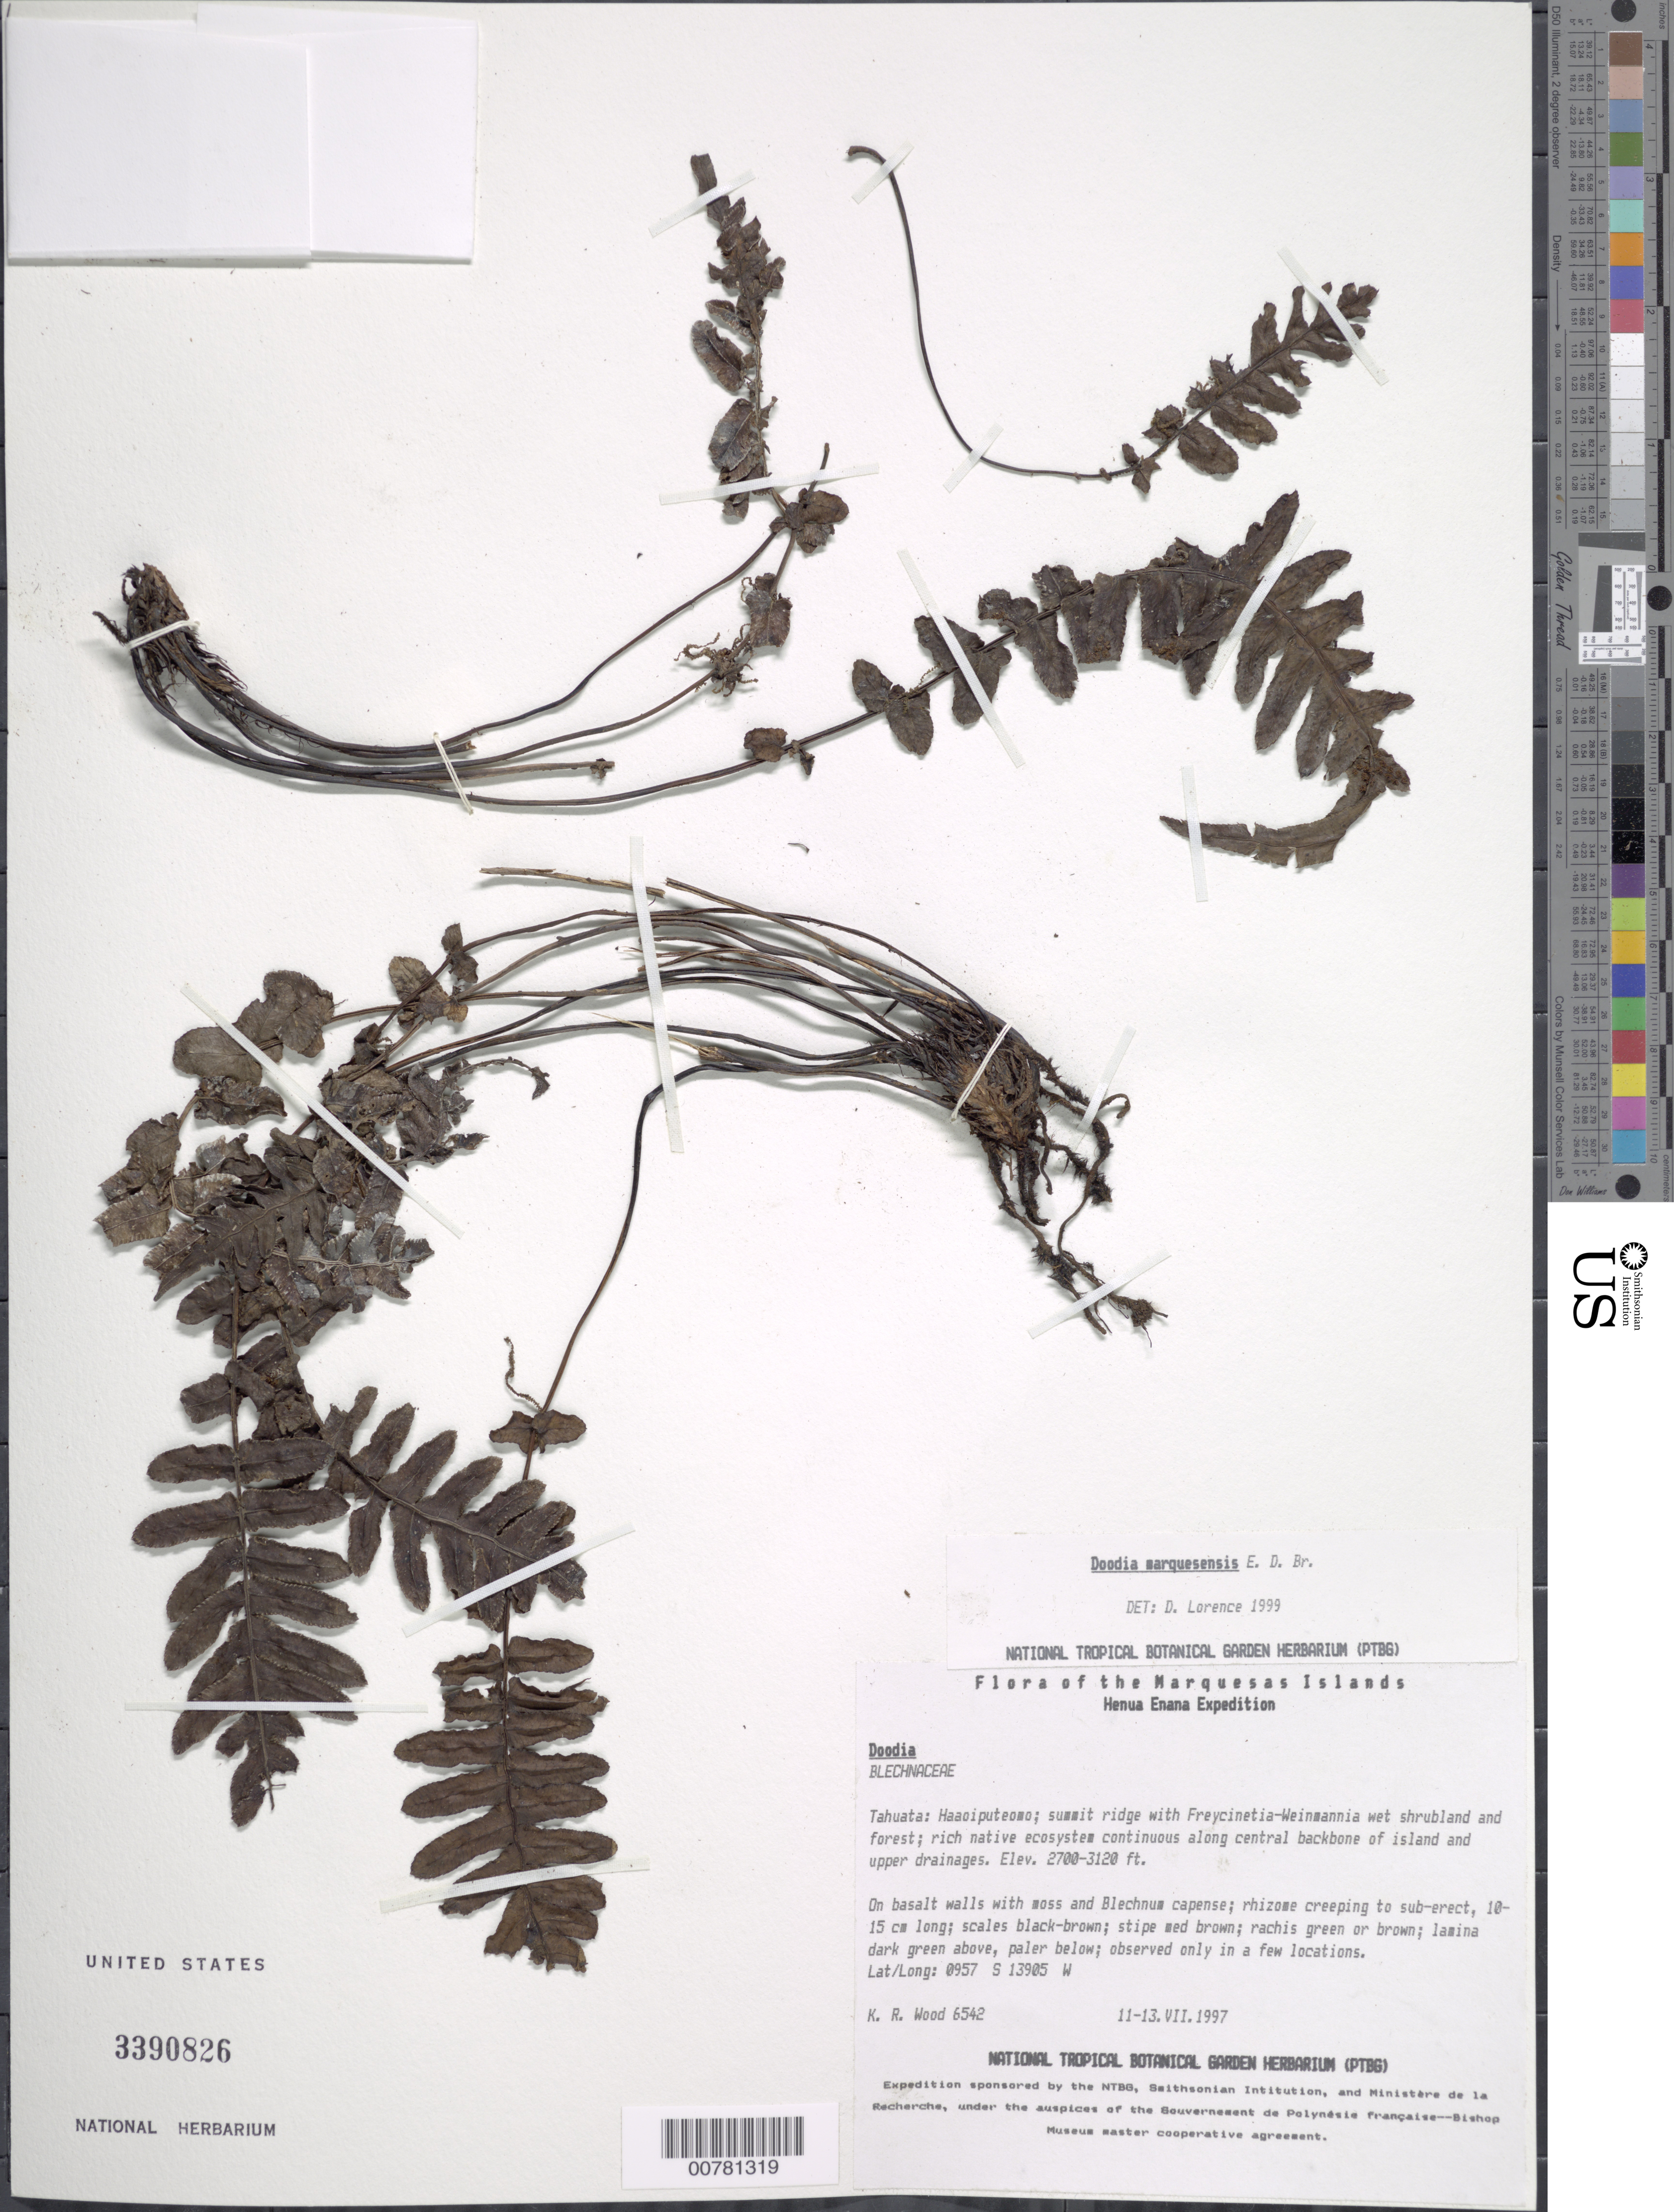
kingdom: Plantae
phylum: Tracheophyta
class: Polypodiopsida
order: Polypodiales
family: Blechnaceae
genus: Doodia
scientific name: Doodia marquesensis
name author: E.D. Br.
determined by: Parris, B. S.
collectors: K. R. Wood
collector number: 6542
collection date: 1997-07-11/1997-07-13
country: French Polynesia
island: Tahuata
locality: Haaoiputeomo, summit ridge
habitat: On basalt walls, in Freycinetia - Weinmannia wet shrub and forest; rich native ecosystem, continuous along backbone of island and upper drainages; observed only in a few locations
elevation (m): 823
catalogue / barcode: US 3390826